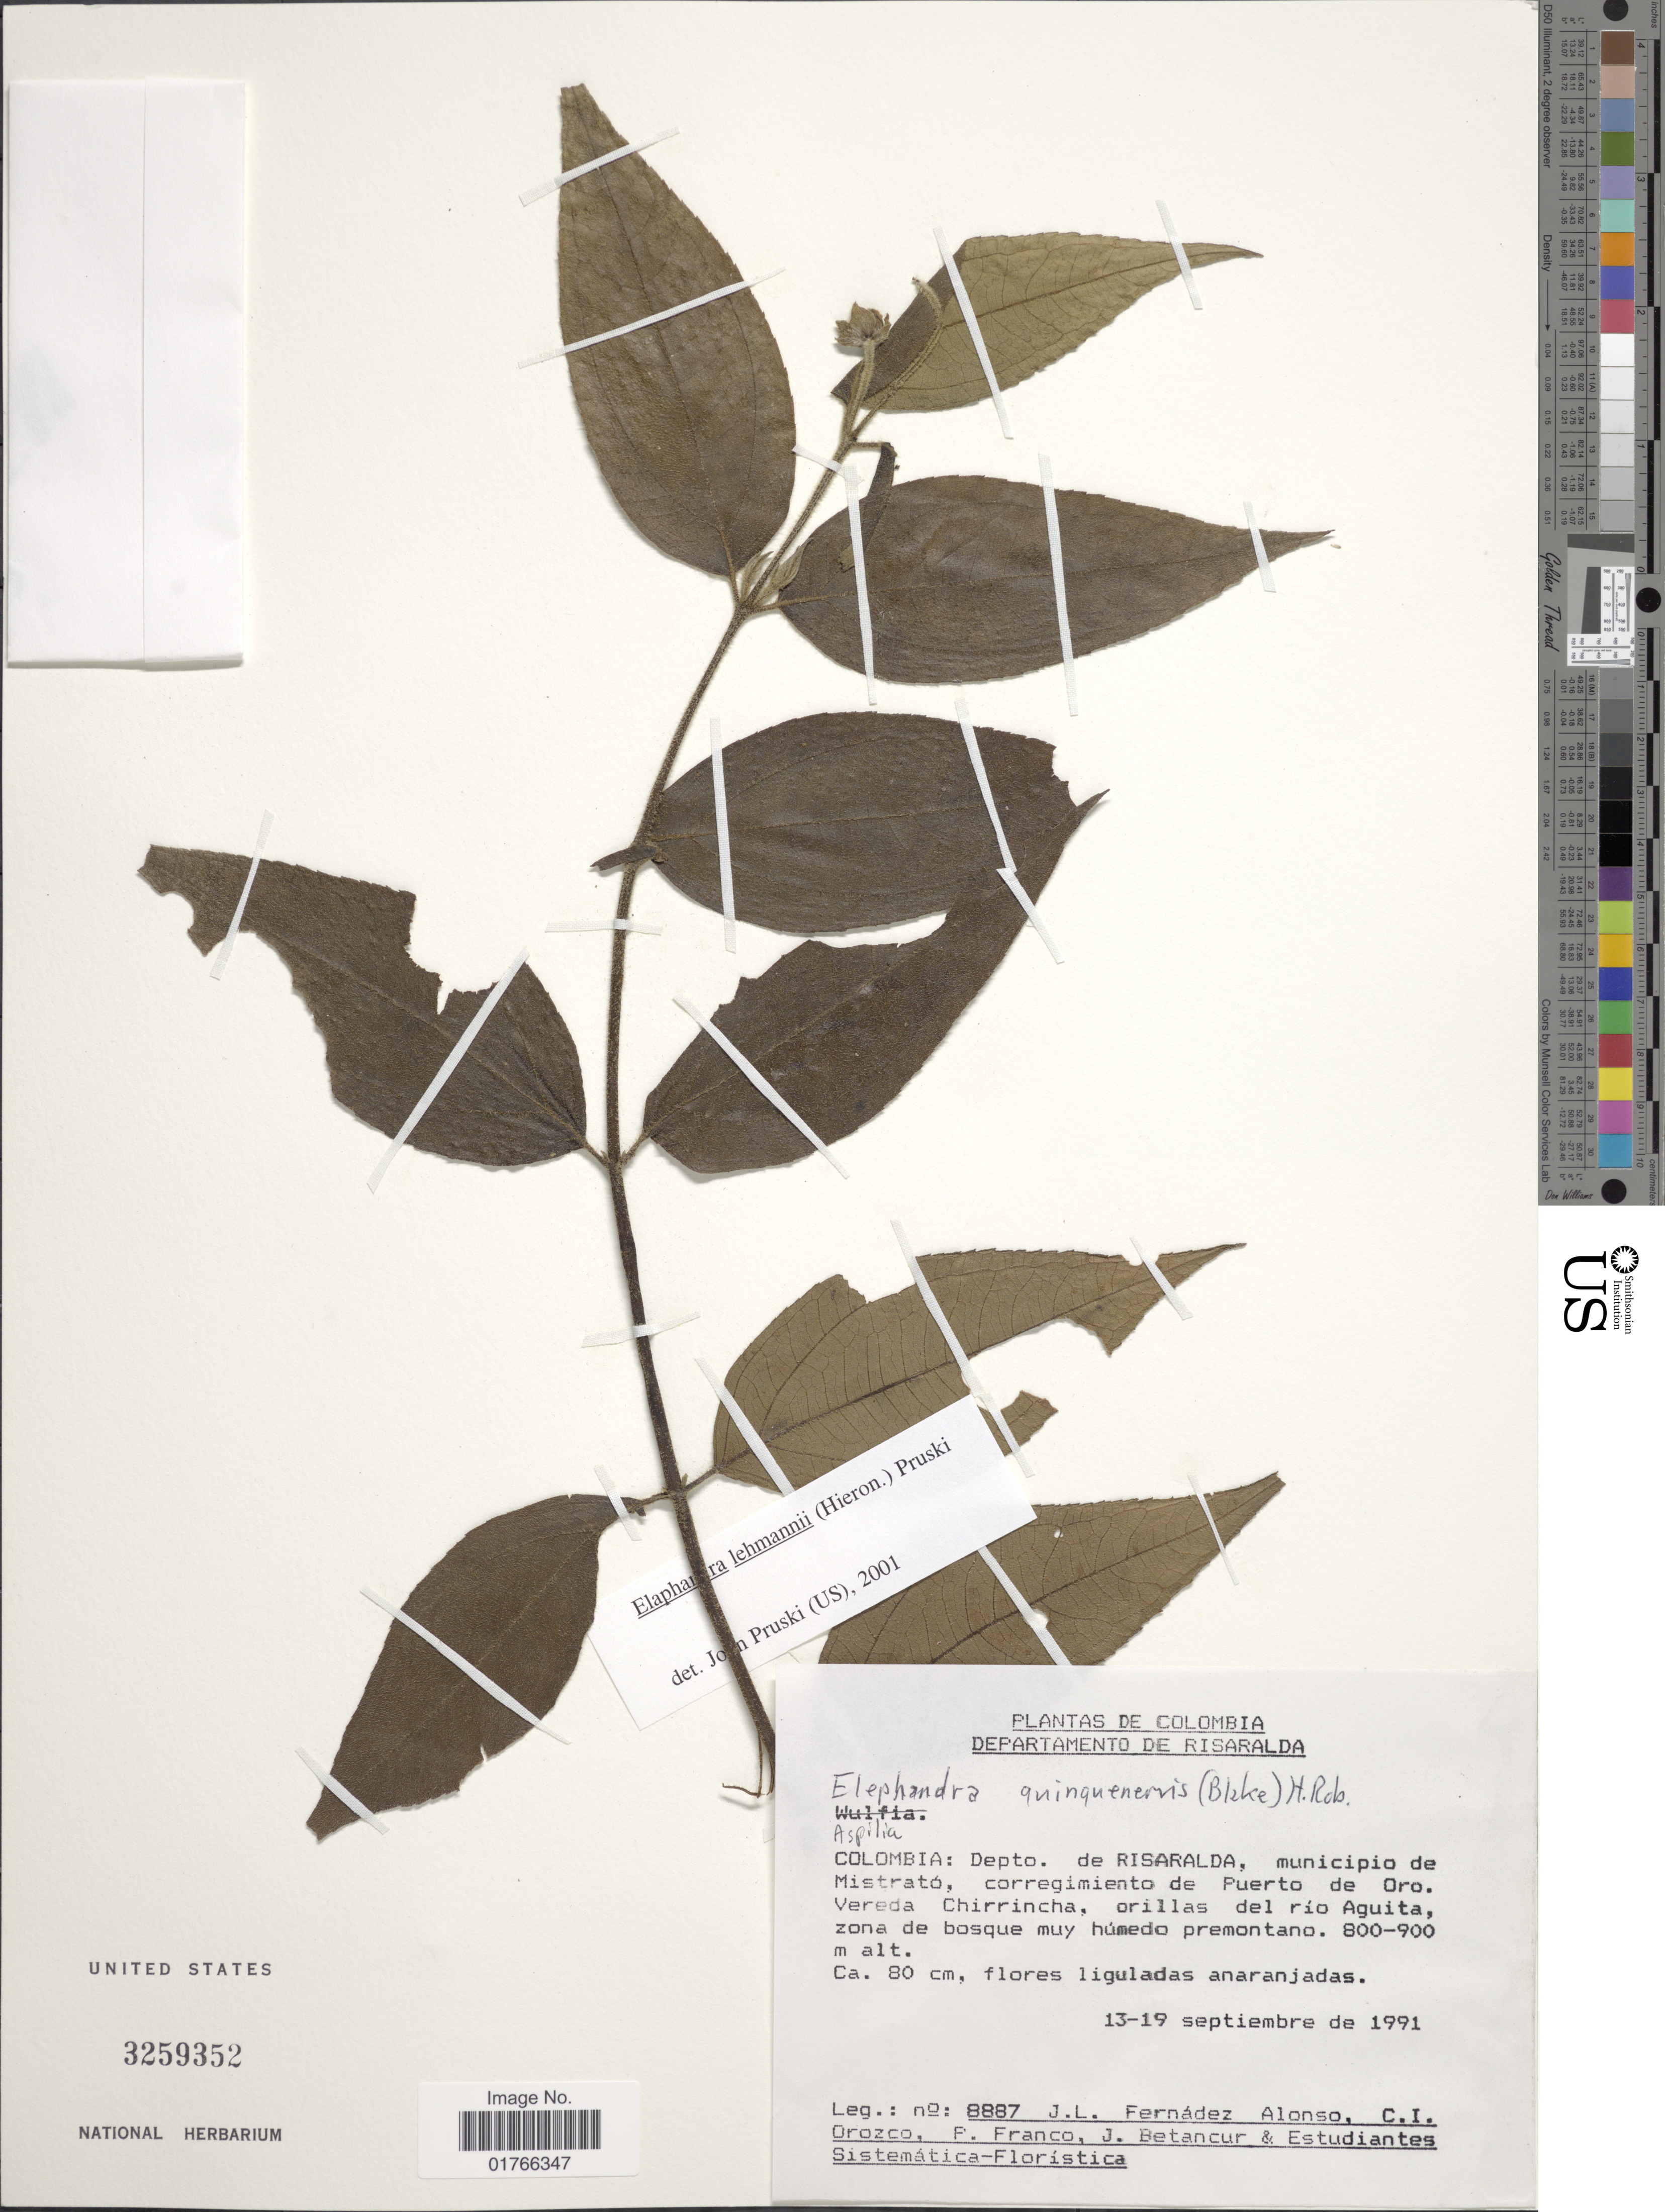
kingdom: Plantae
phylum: Tracheophyta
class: Magnoliopsida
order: Asterales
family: Asteraceae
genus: Elaphandra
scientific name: Elaphandra lehmannii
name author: (Hieron.) Pruski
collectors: J. L. Fernández-Alonso, C. I. Orozco, F. Franco, J. Betancur & Estudiantes Sistematica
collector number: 8887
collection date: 1991-09-13/1991-09-19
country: Colombia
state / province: Risaralda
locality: Municipio de Mistrato, corregimiento de Puerto de Oro, Vereda Chirrincha, orillas del rio Aguita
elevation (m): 800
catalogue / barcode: US 3259352